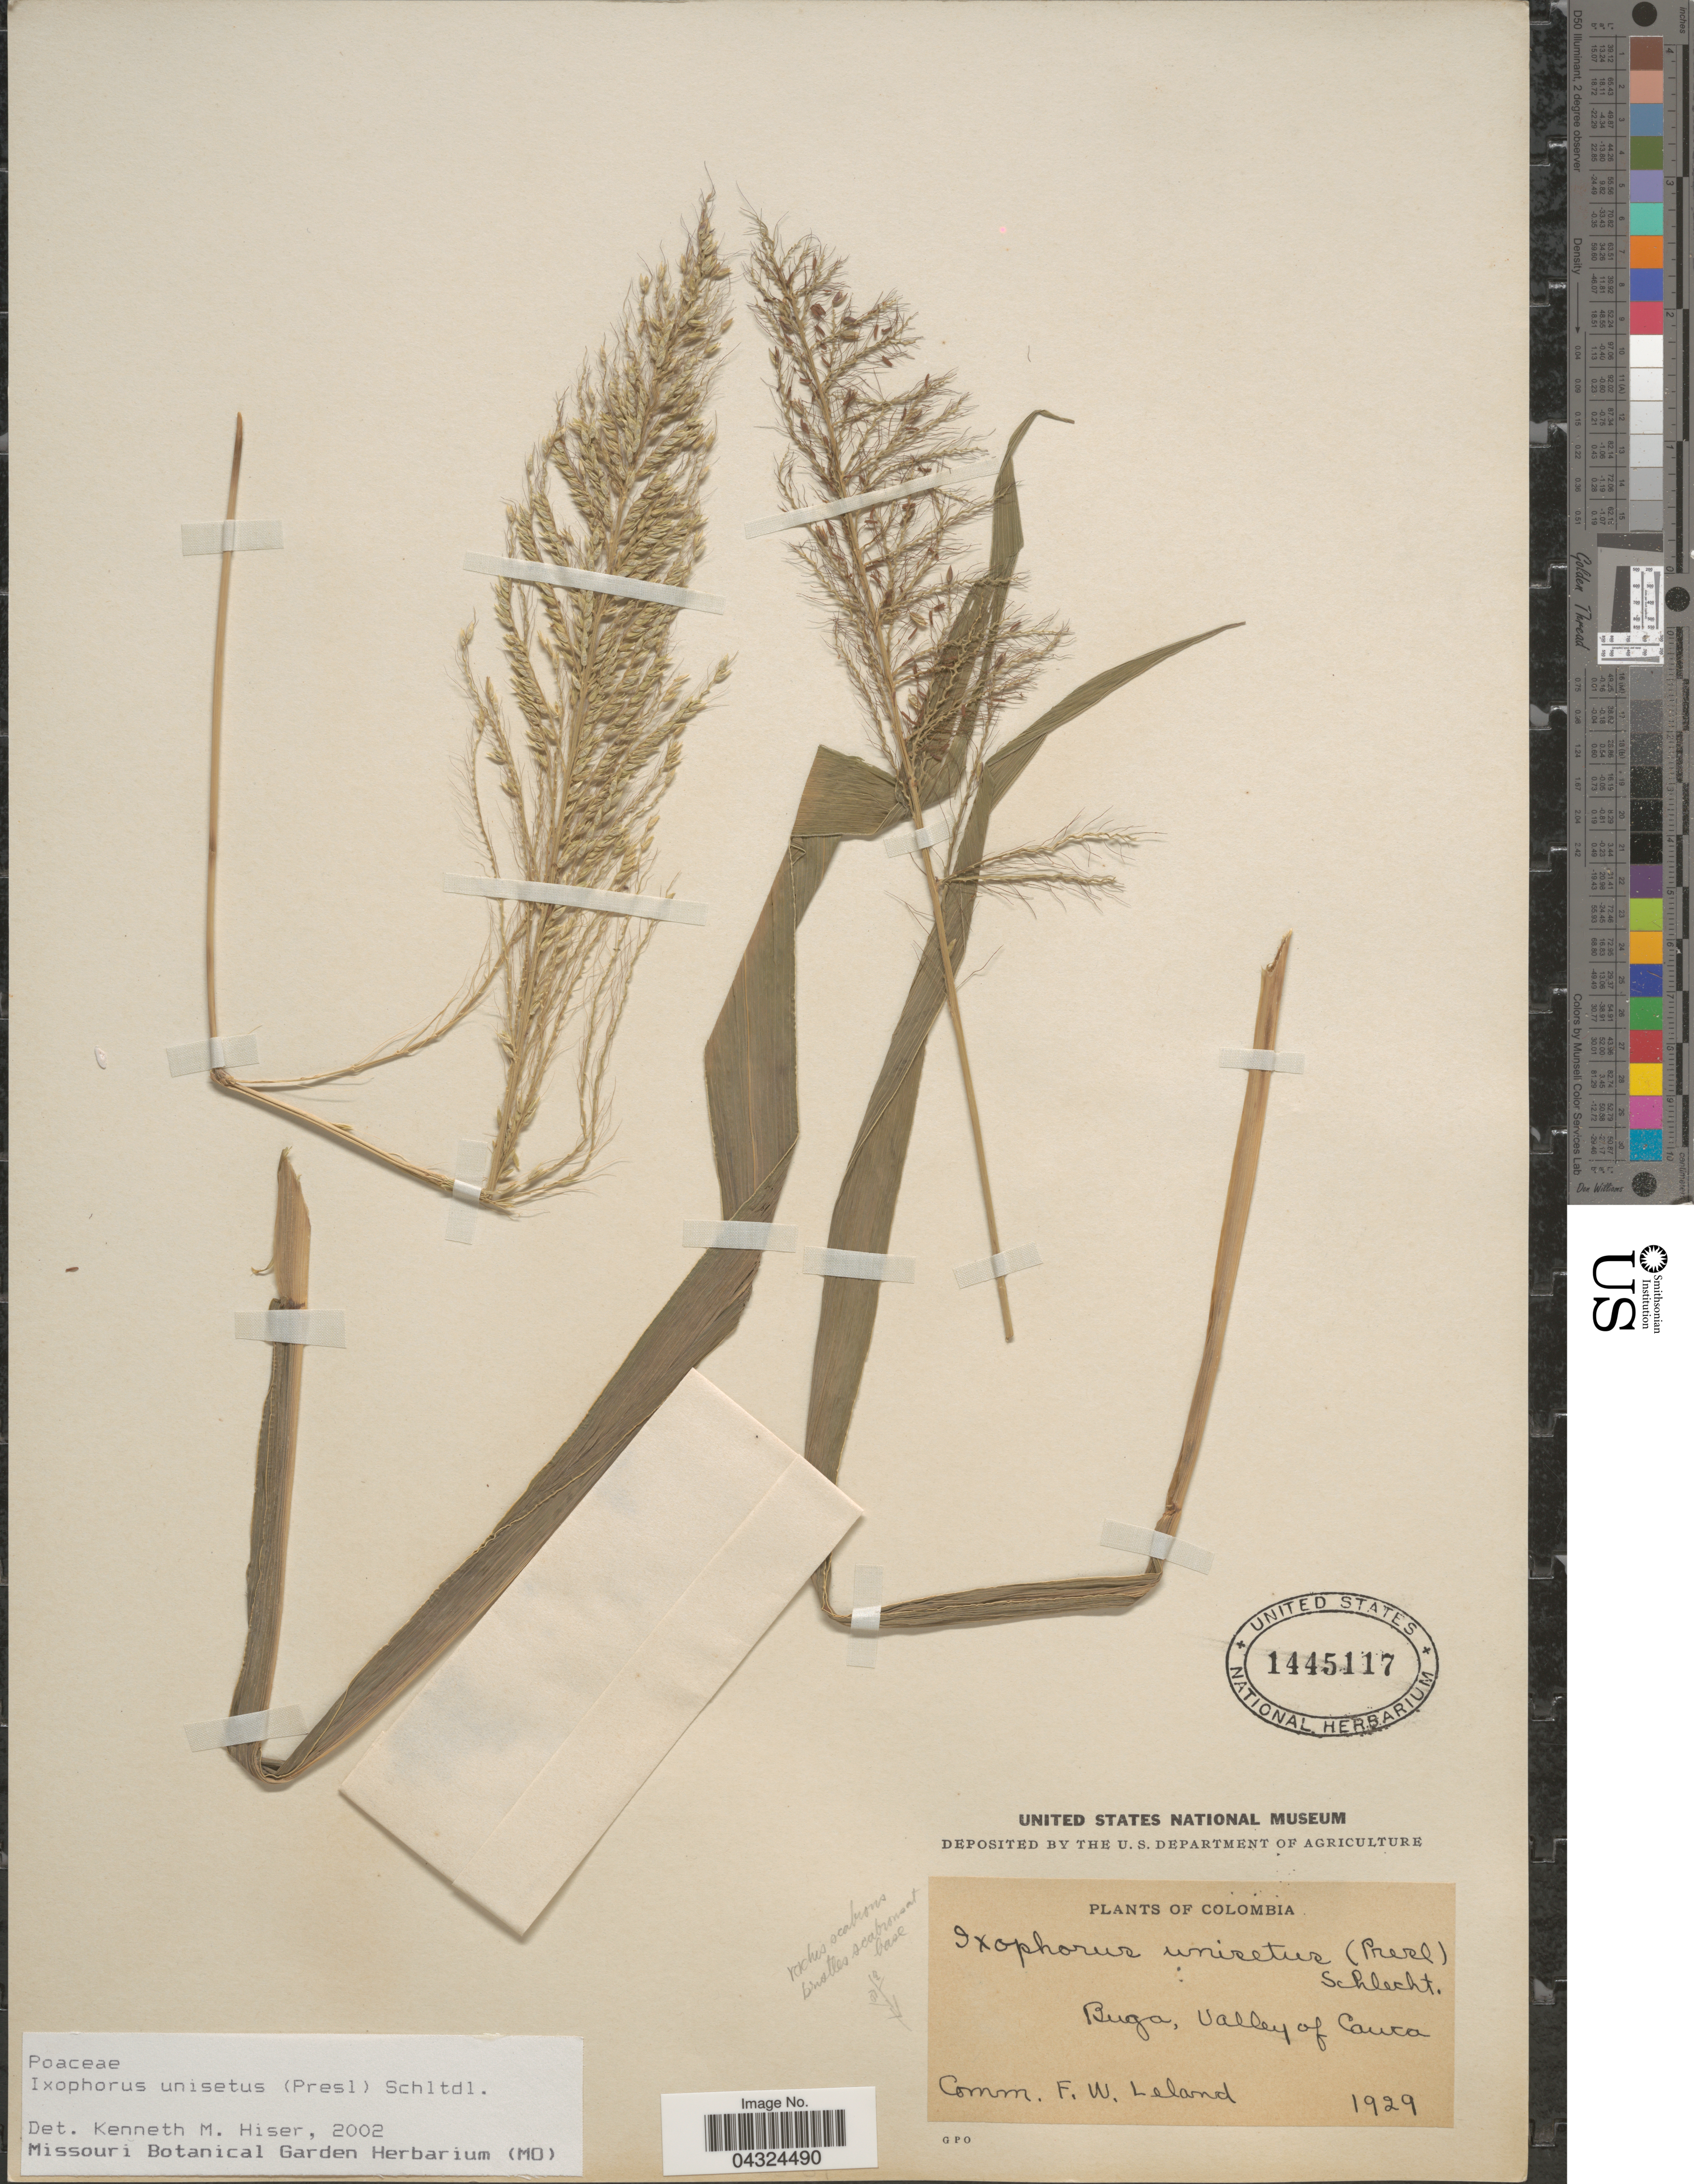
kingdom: Plantae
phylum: Tracheophyta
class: Liliopsida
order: Poales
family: Poaceae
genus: Ixophorus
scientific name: Ixophorus unisetus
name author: (J. Presl) Schltdl.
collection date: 1929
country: Colombia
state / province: Cauca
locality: Buga, Valley of Cauca.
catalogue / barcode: US 1445117